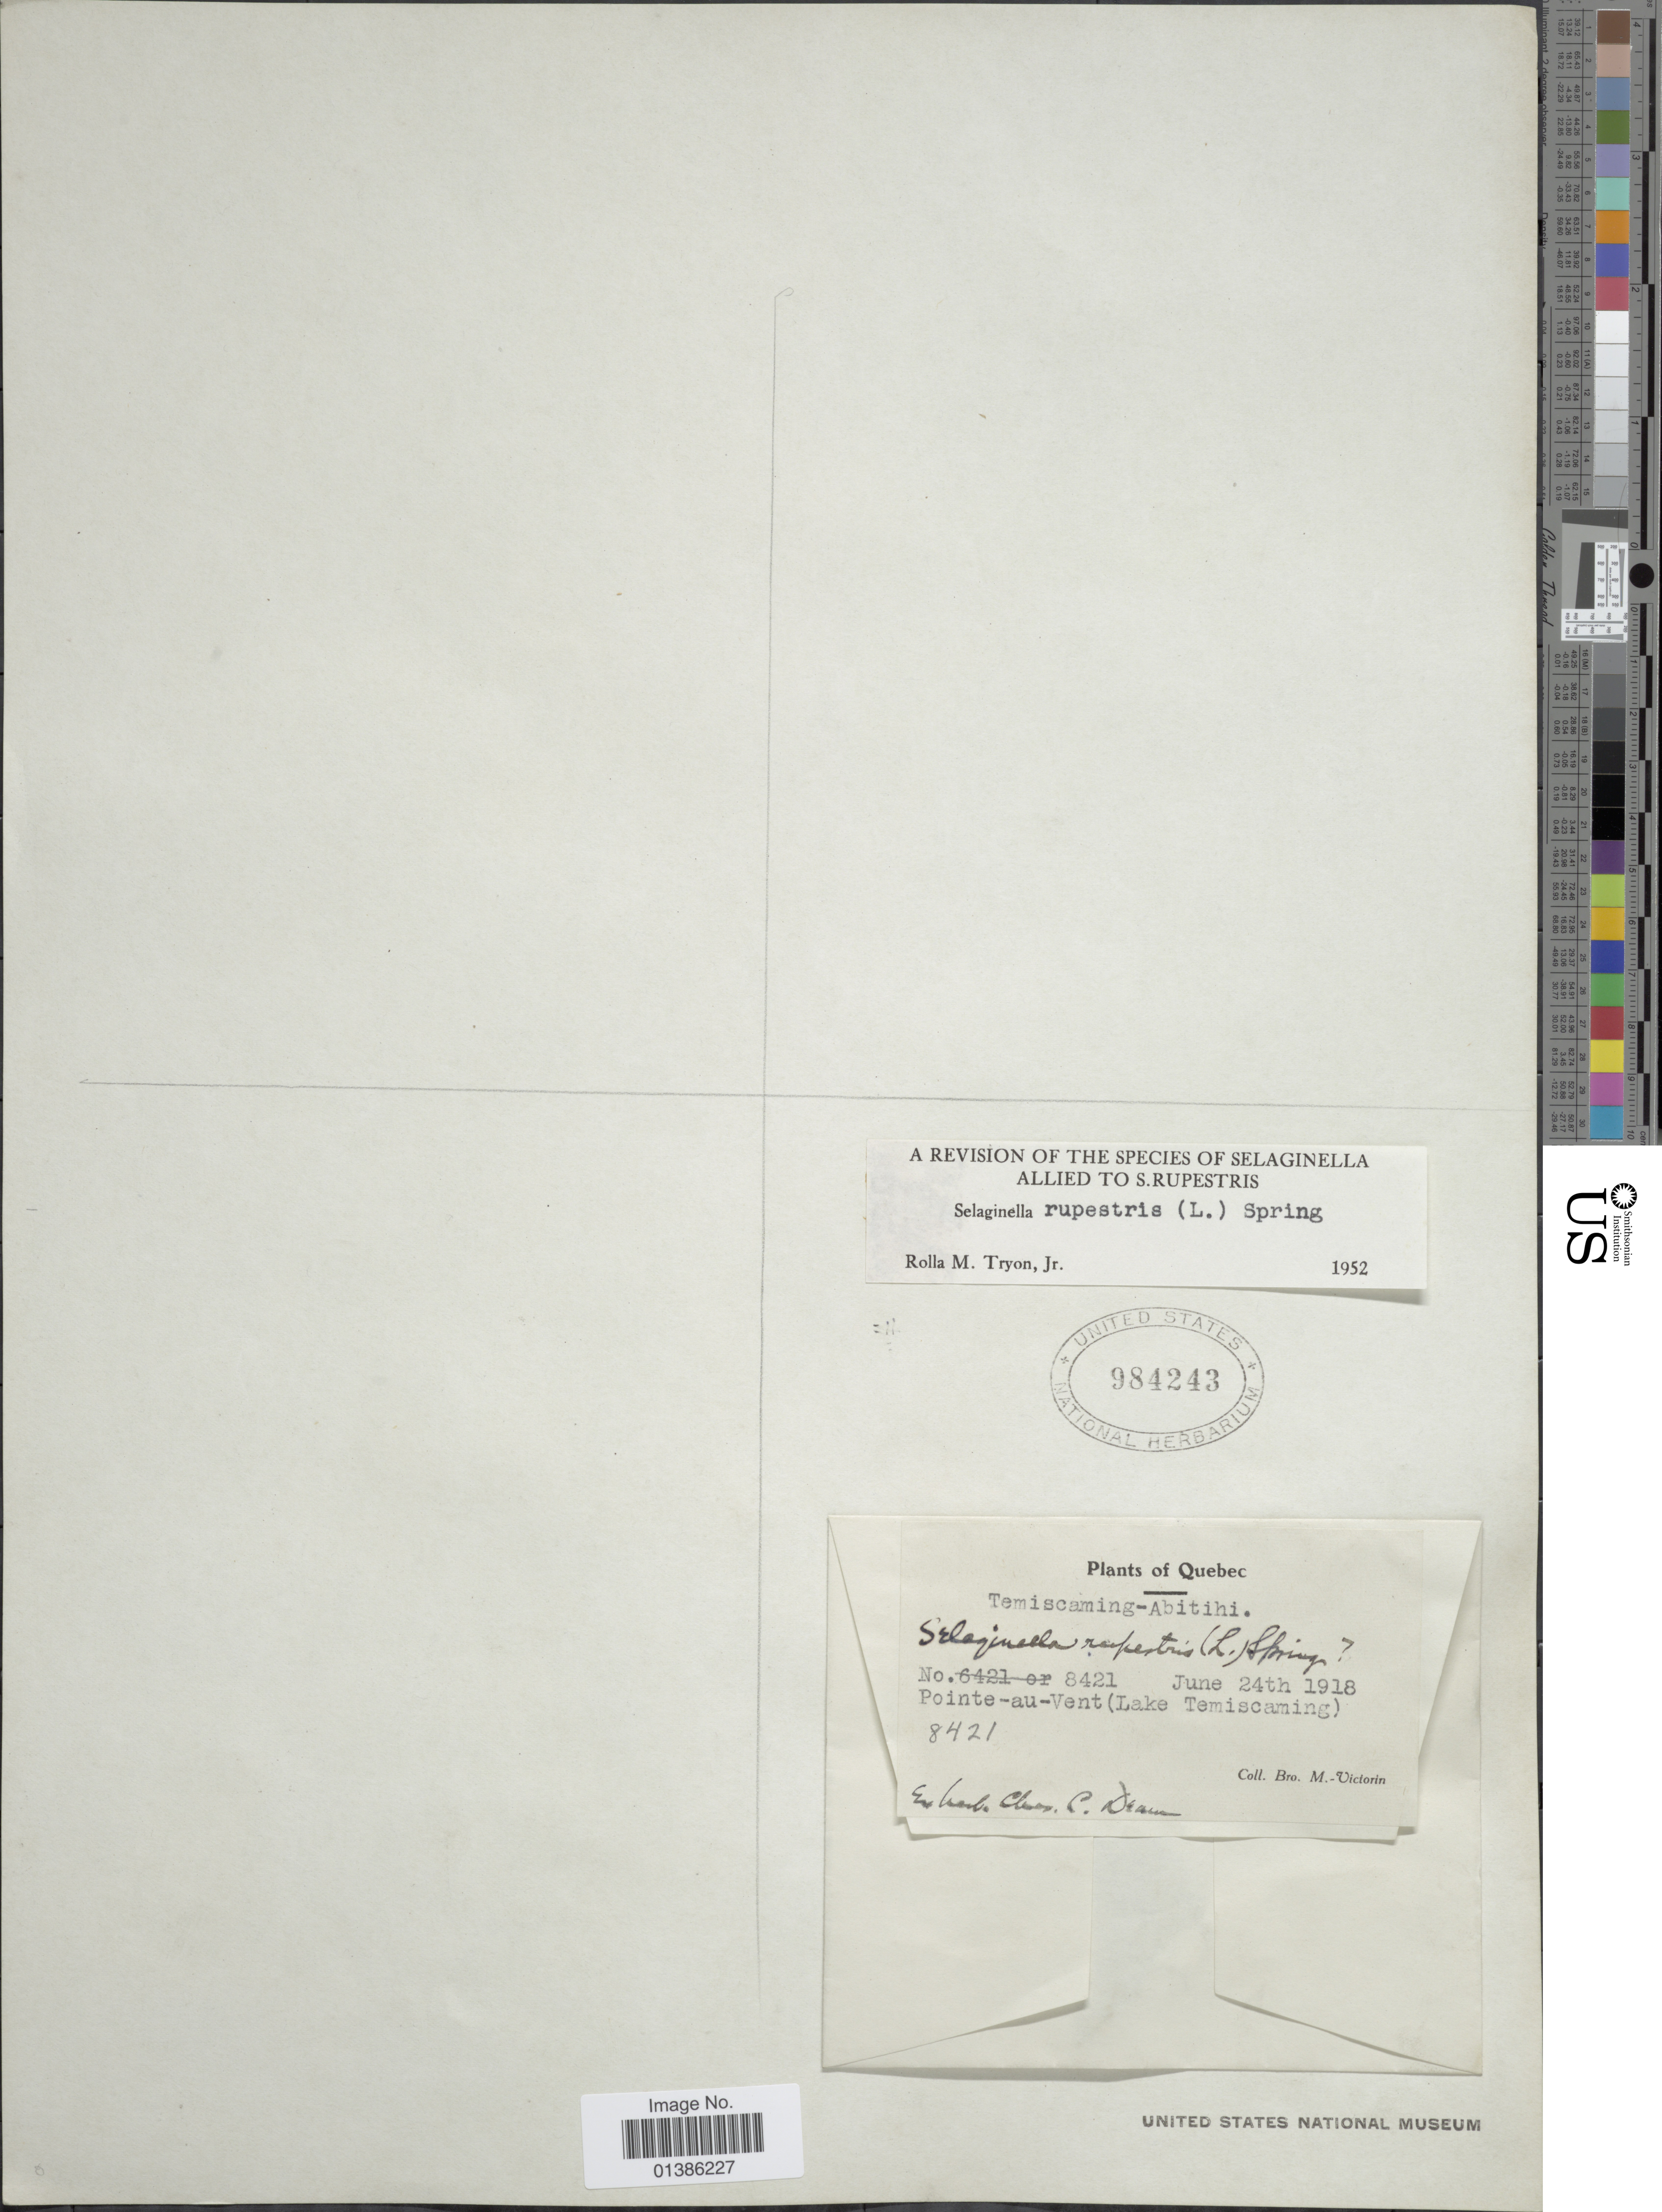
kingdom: Plantae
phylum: Tracheophyta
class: Lycopodiopsida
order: Selaginellales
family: Selaginellaceae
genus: Selaginella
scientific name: Selaginella rupestris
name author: (L.) Spring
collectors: Fr. Marie-Victorin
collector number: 8421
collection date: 1918-06-24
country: Canada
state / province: Quebec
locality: Temiscaming-Abitihi. Pointe-au-Vent (Lake Temiscaming).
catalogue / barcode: US 984243